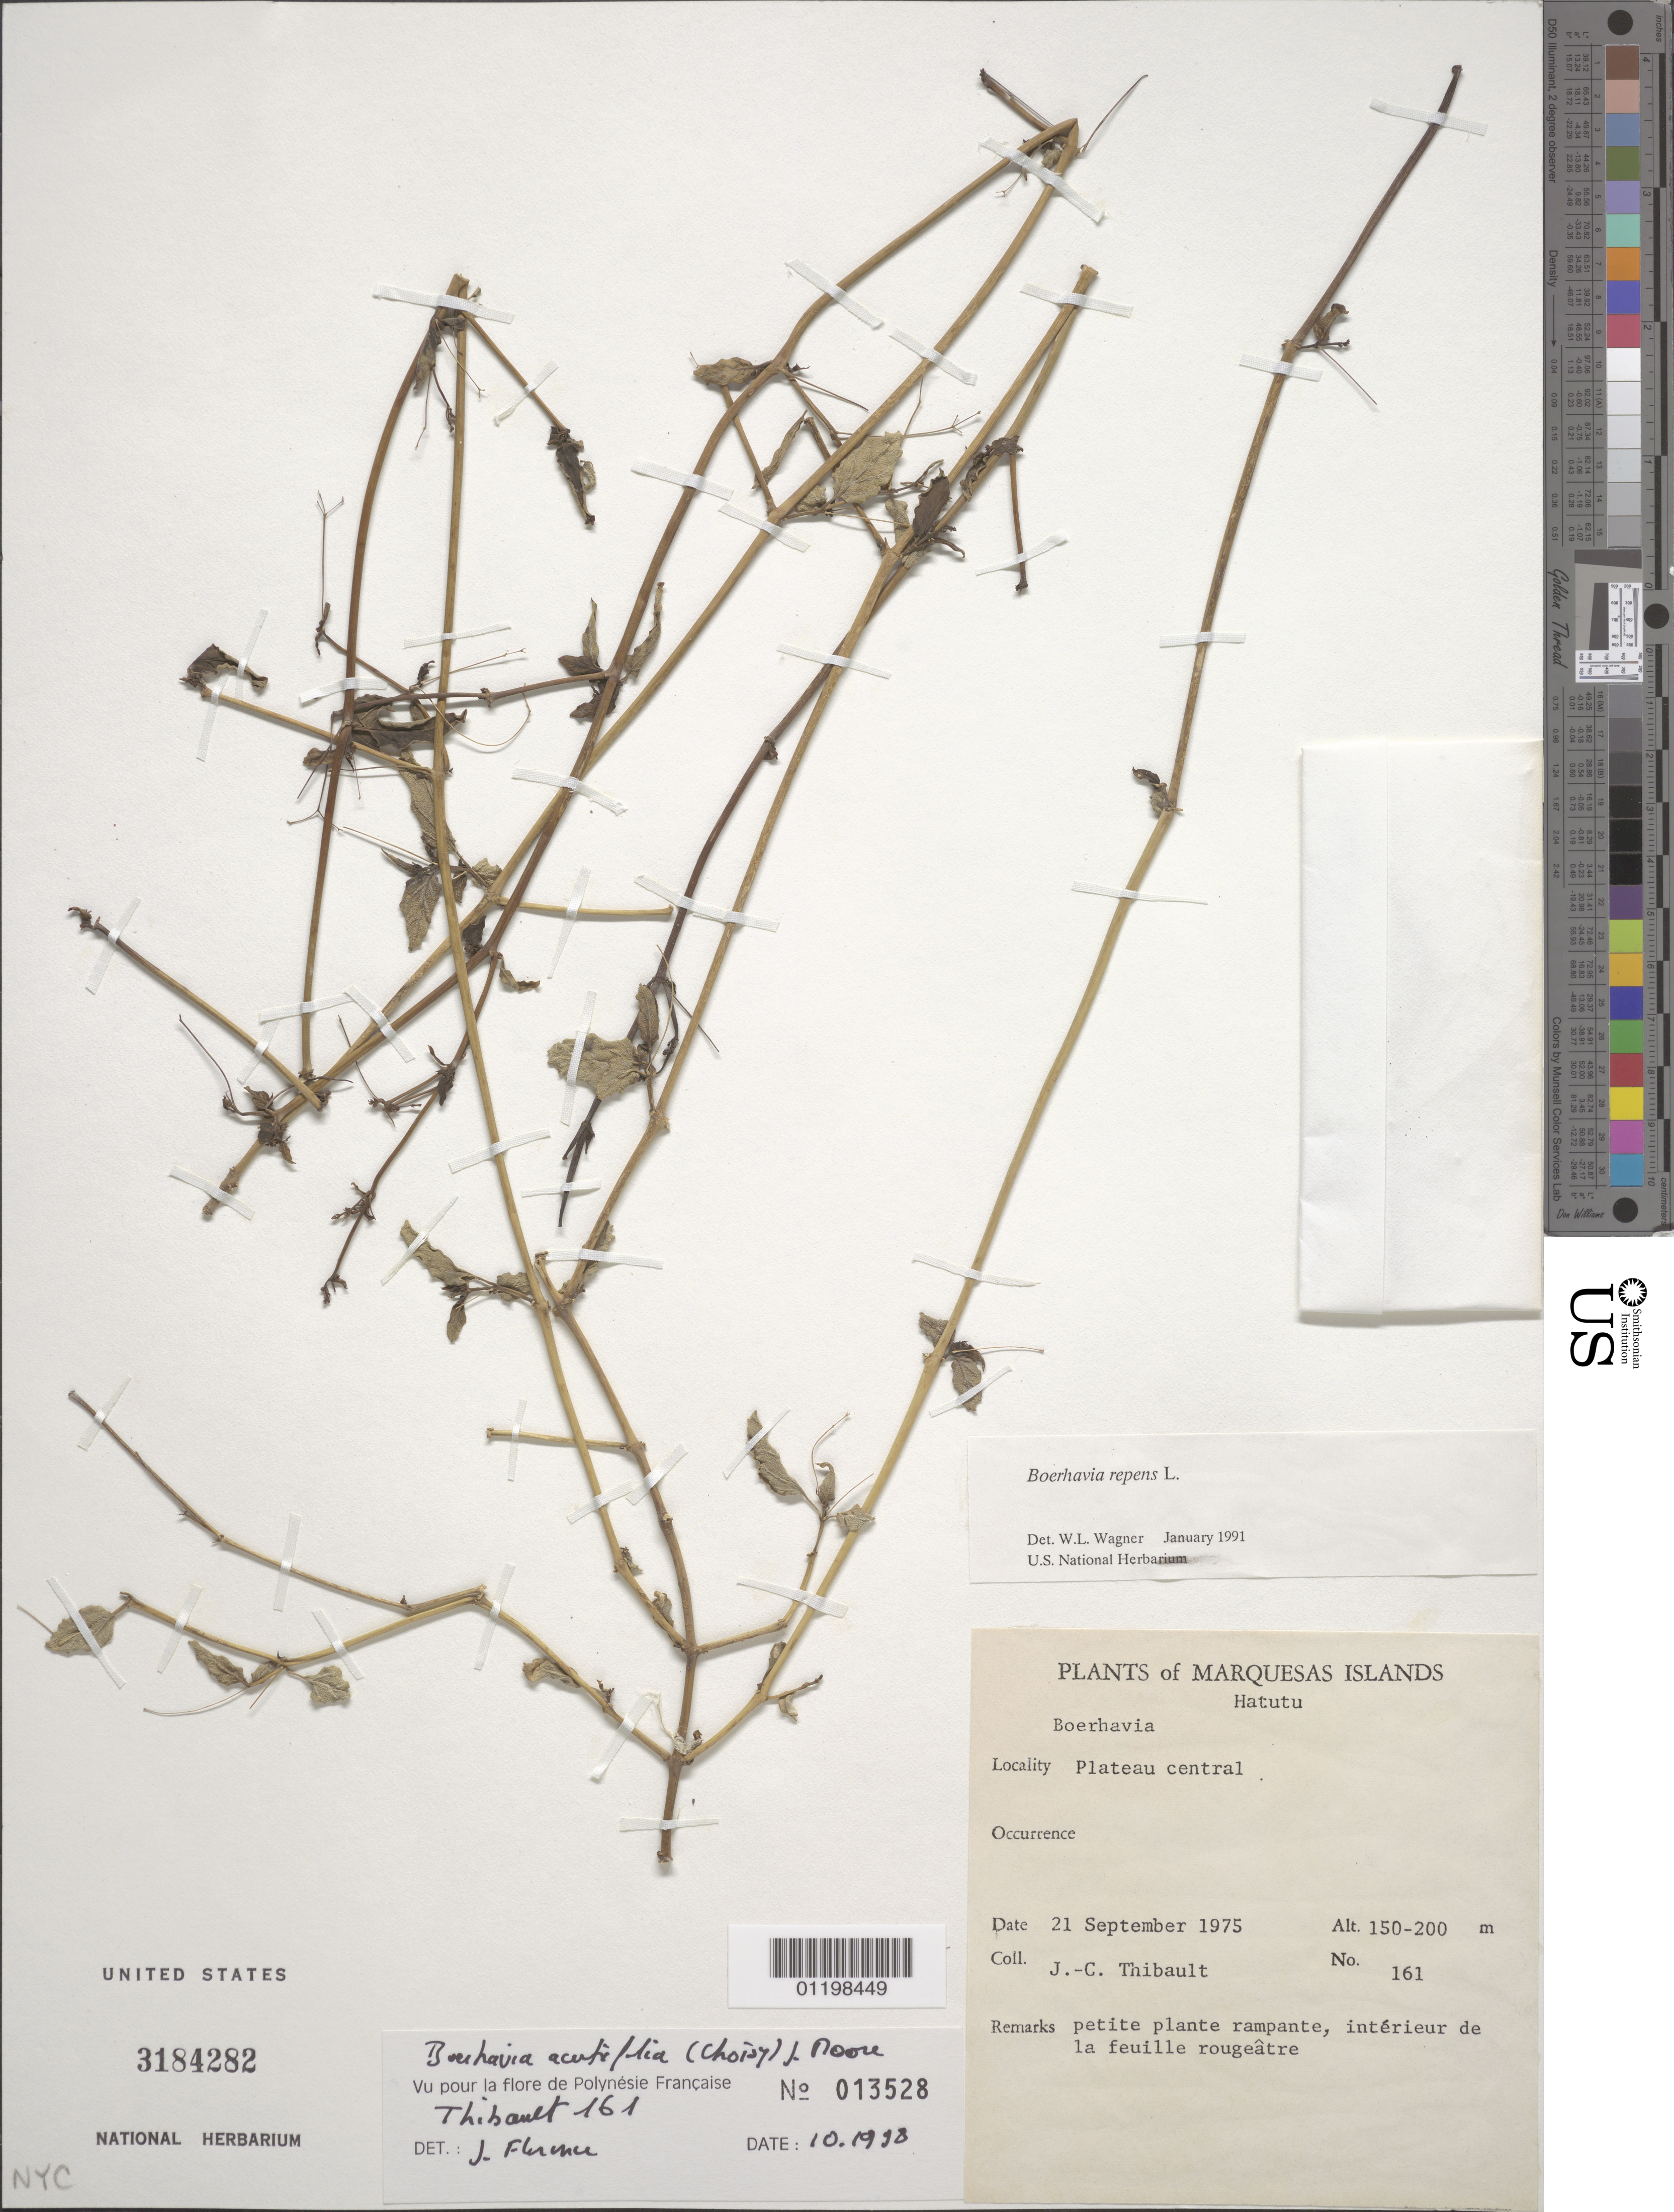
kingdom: Plantae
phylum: Tracheophyta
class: Magnoliopsida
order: Caryophyllales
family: Nyctaginaceae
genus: Boerhavia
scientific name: Boerhavia acutifolia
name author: (Choisy) J.W. Moore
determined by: Florence, J.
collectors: J. Thibault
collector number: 161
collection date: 1975-09-21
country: French Polynesia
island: Hatutaa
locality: Plateau centrale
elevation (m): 150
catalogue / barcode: US 3184282